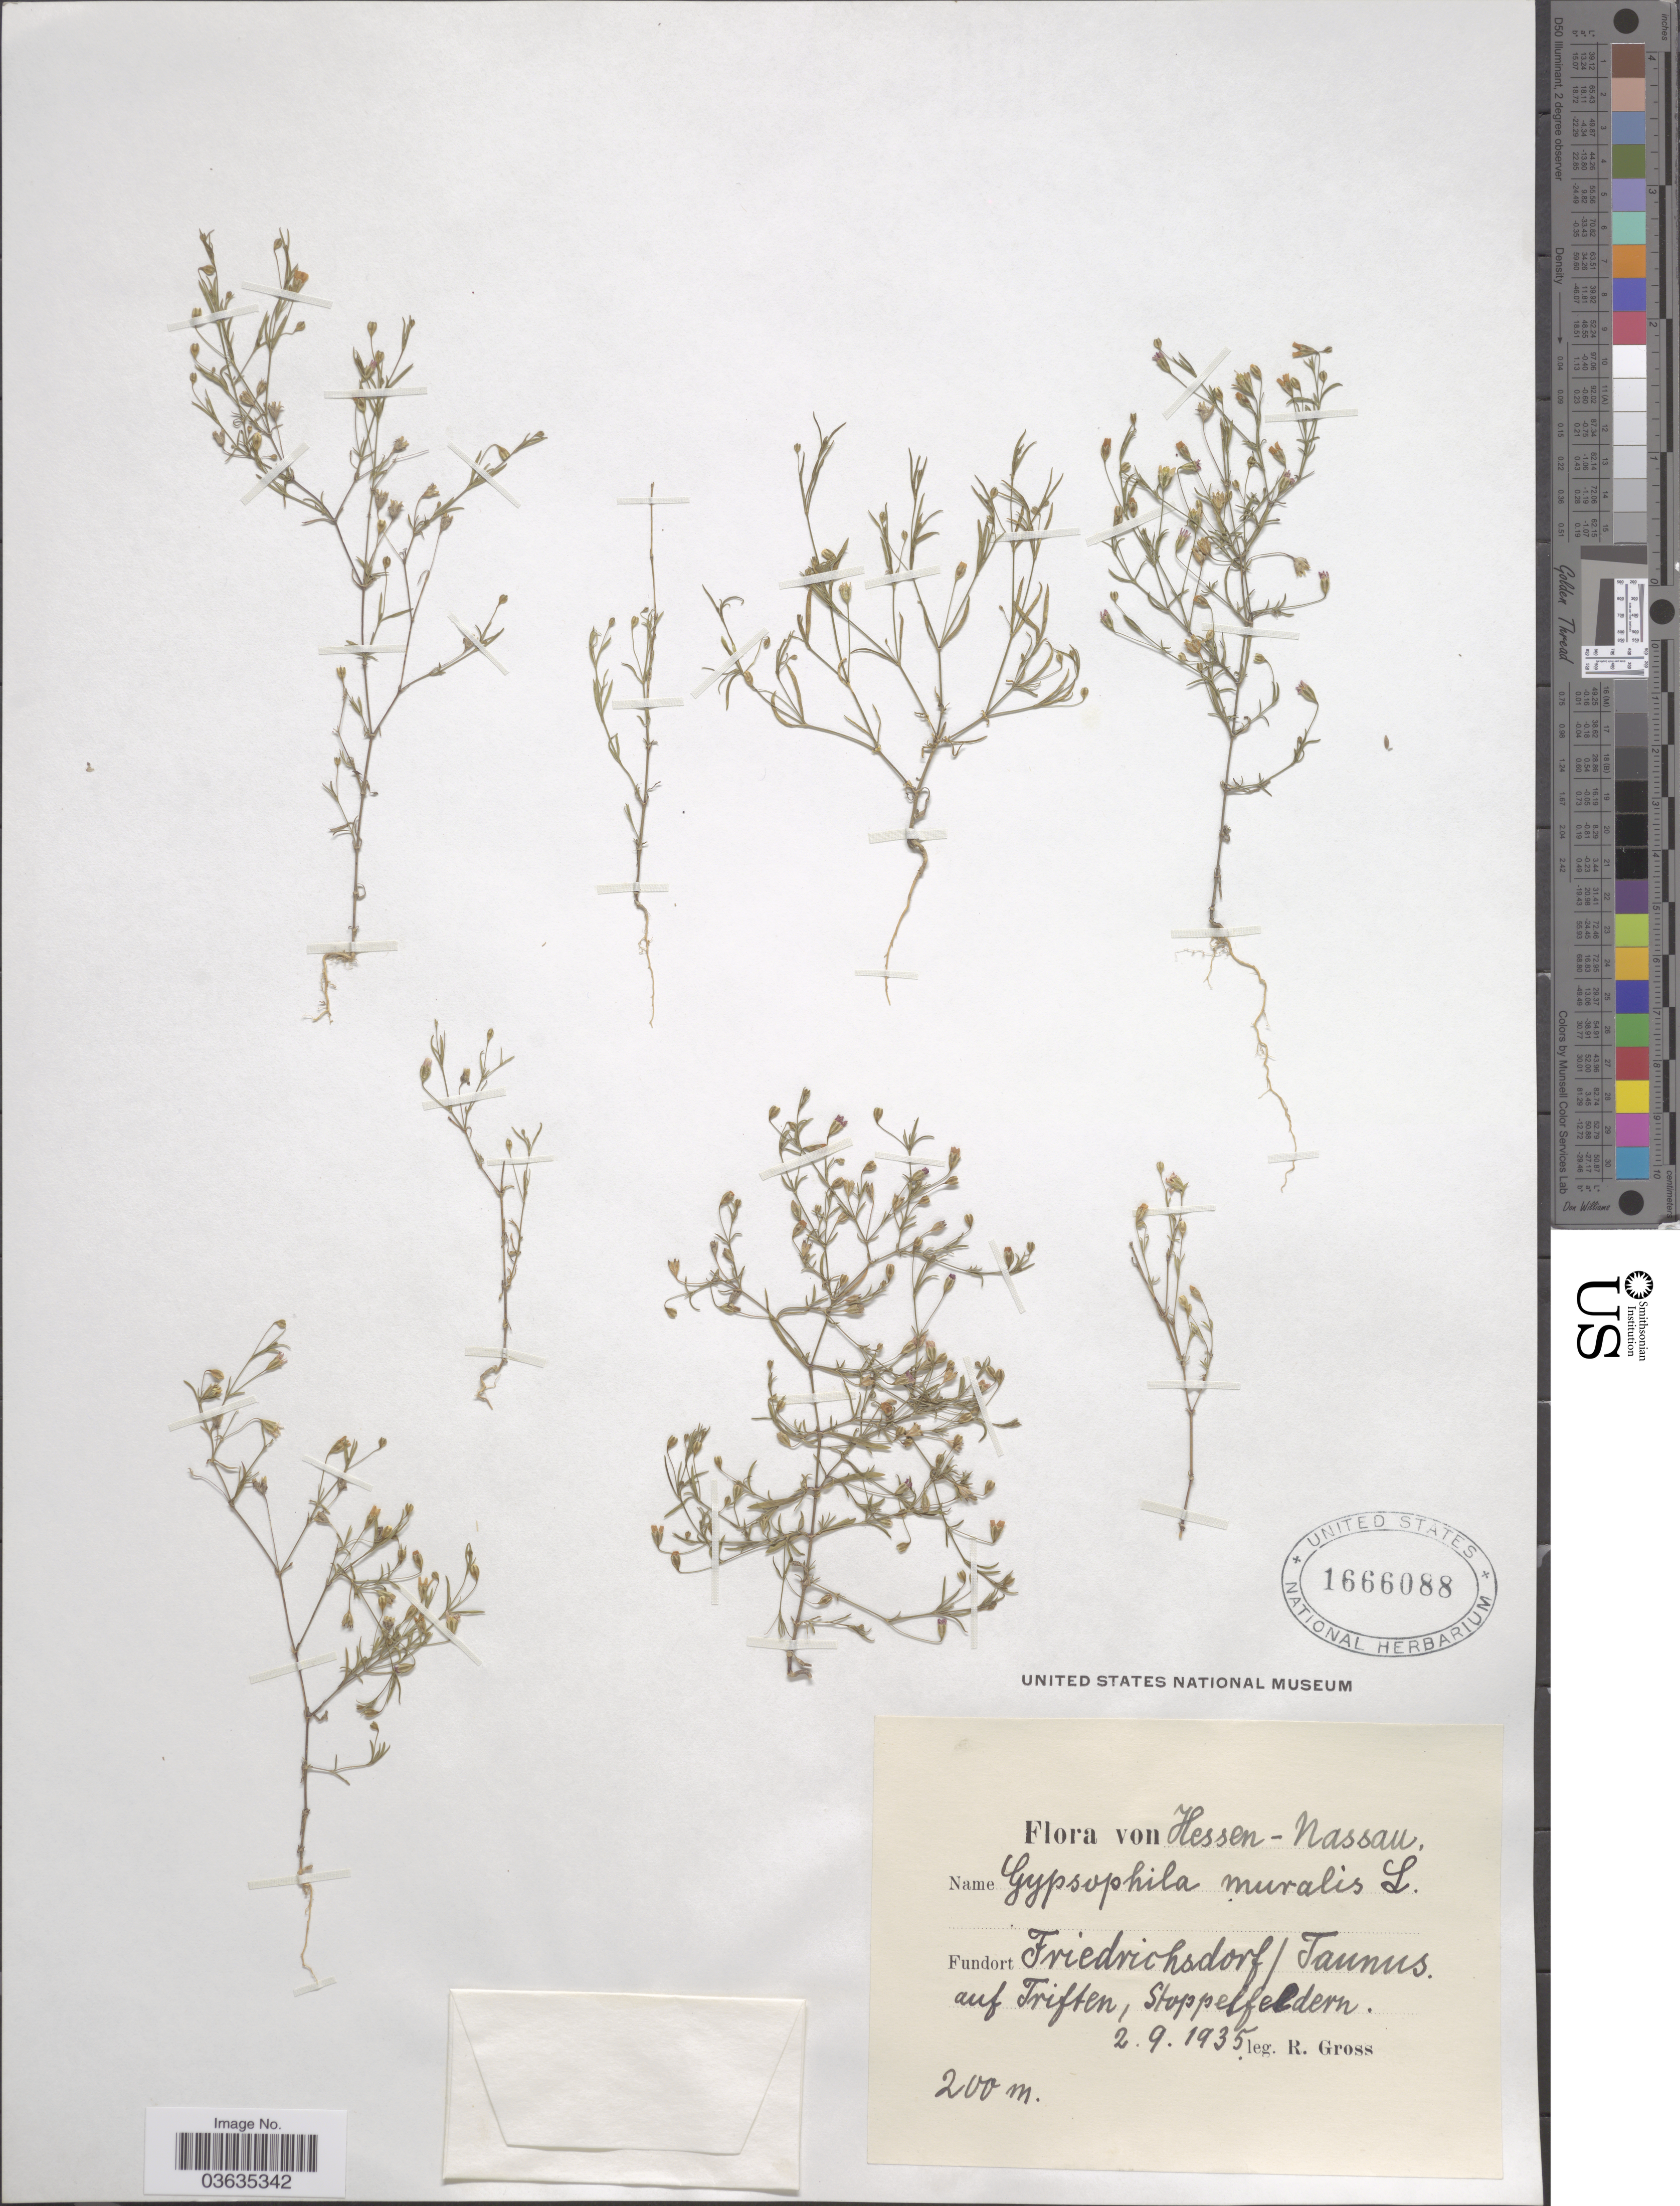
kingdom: Plantae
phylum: Tracheophyta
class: Magnoliopsida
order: Caryophyllales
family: Caryophyllaceae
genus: Psammophiliella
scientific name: Psammophiliella muralis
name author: (L.) Ikonn.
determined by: U.S. National Herbarium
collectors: R. Gross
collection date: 1935-09-02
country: Germany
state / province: Hesse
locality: Hessen-Nassau. Friedrichsdorf/ Taunus auf Triften, Stoppelfeldern.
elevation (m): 200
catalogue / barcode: US 1666088